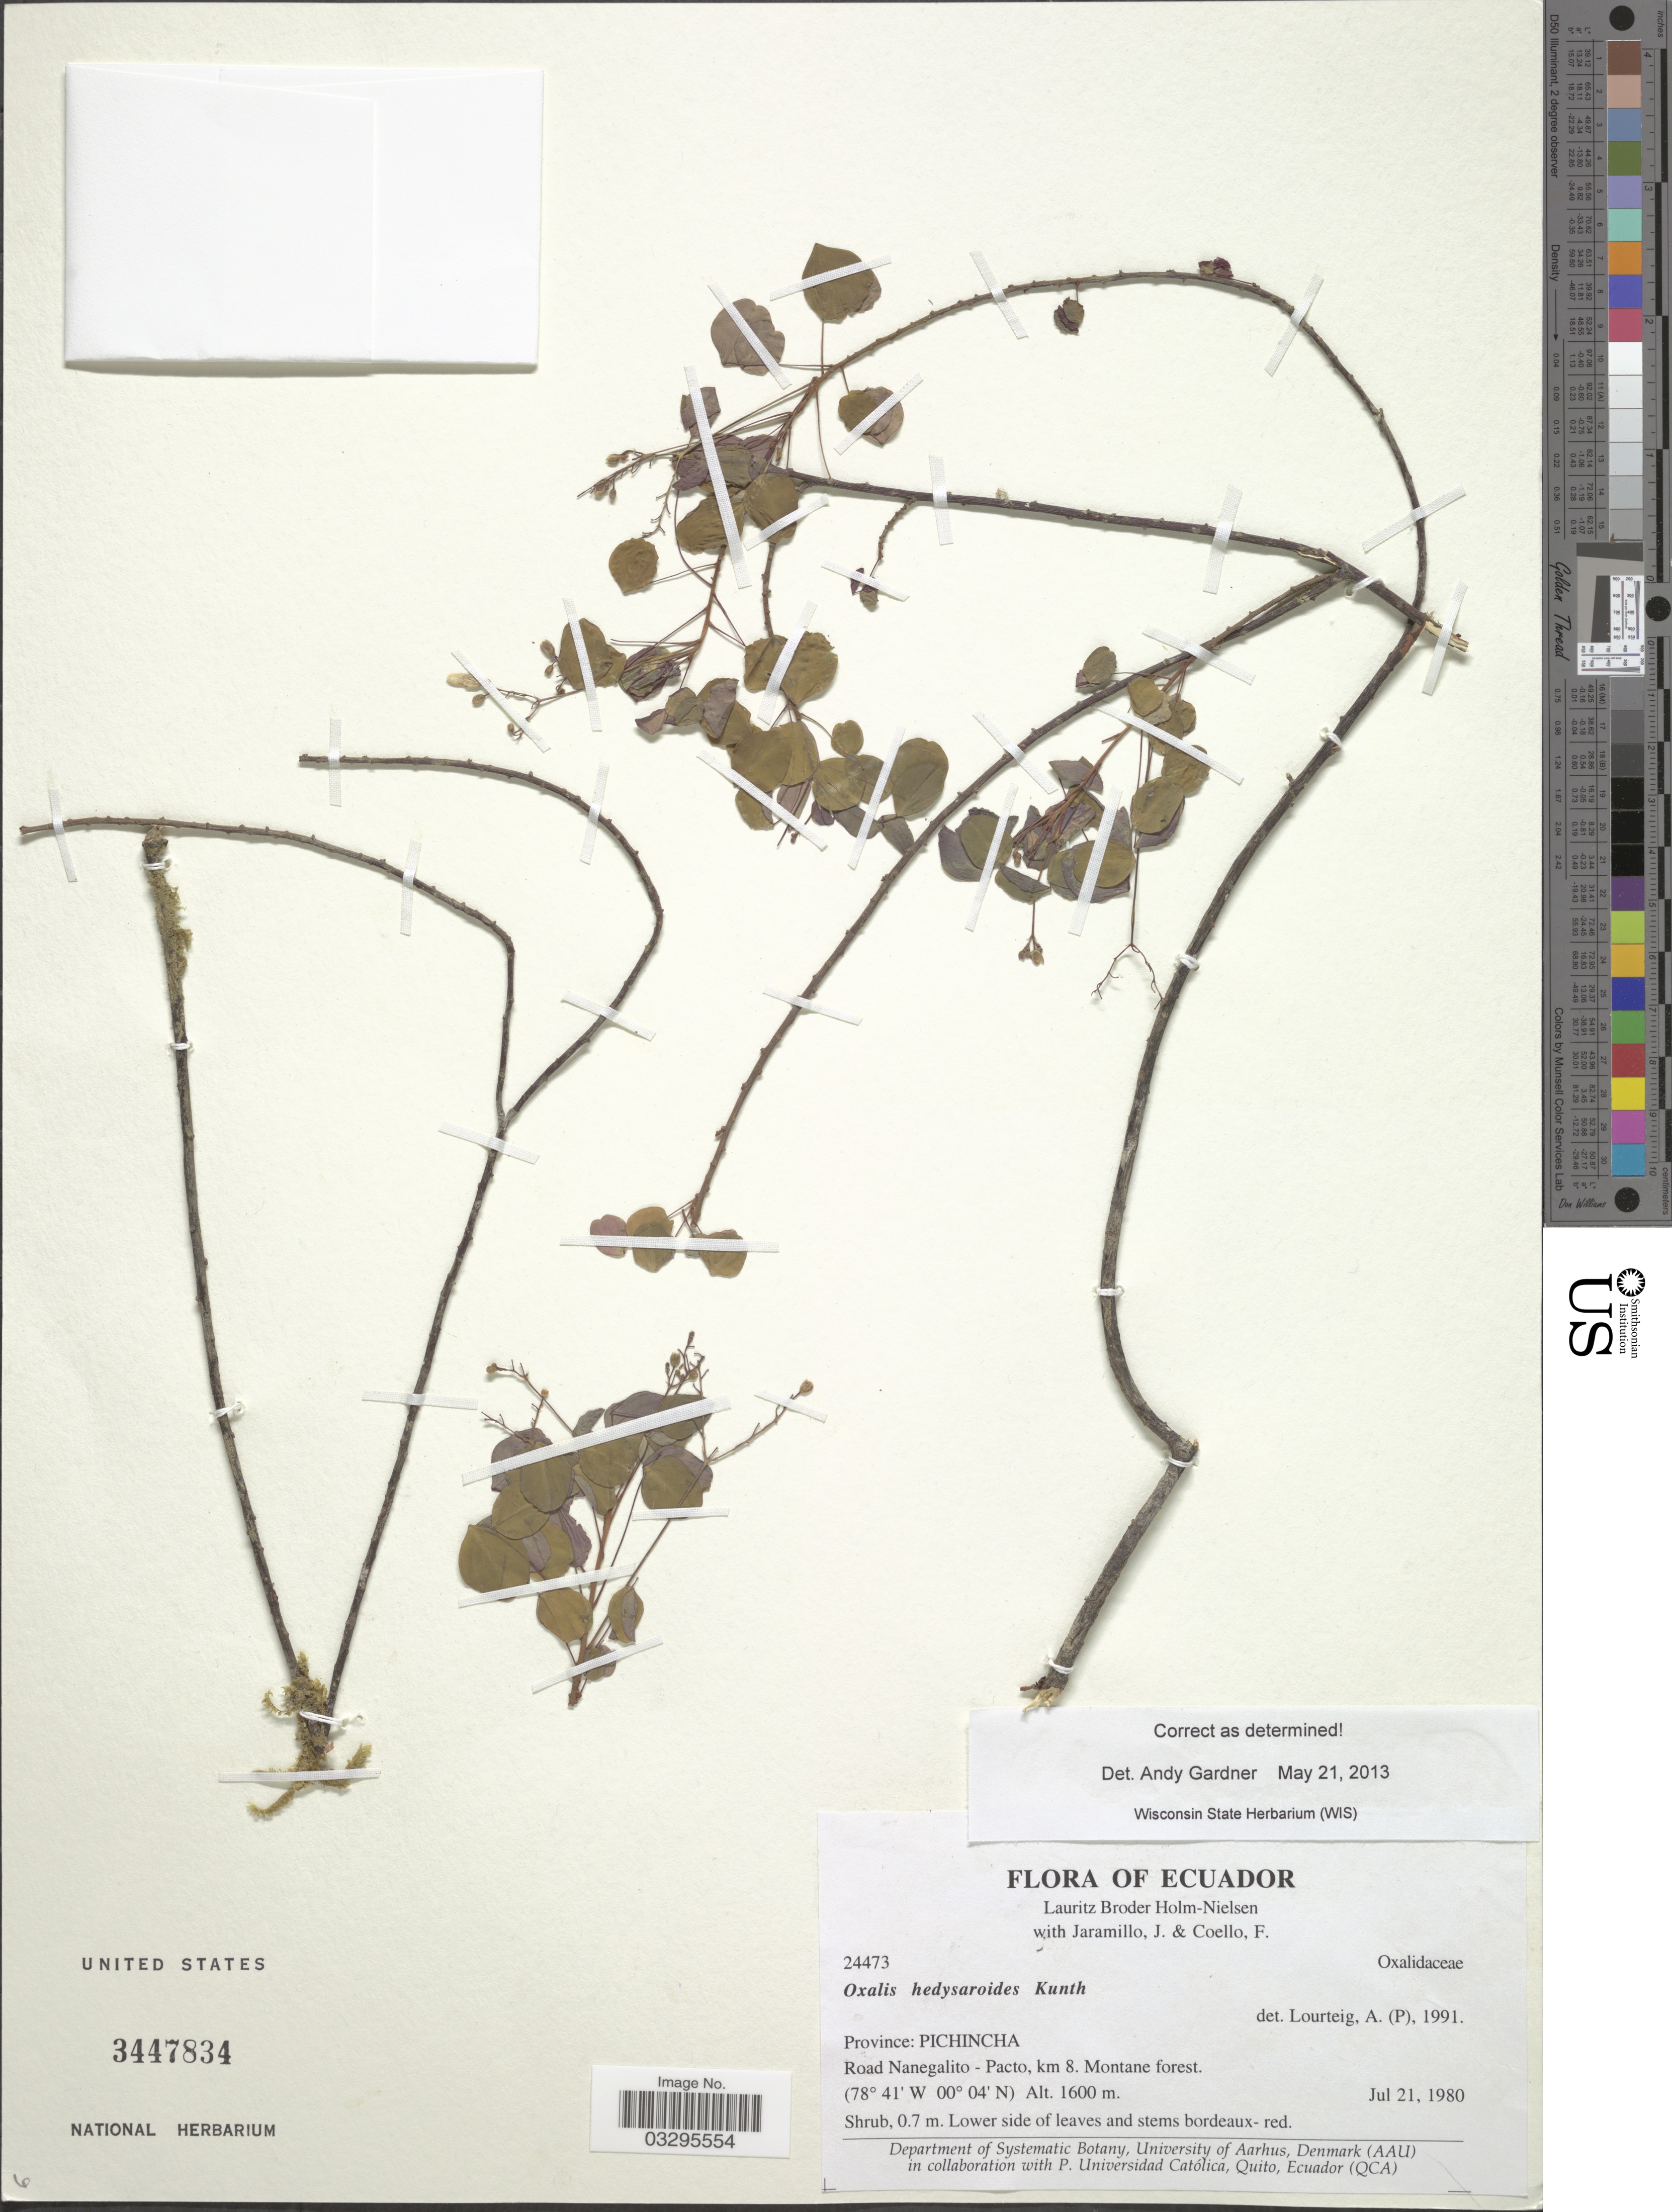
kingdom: Plantae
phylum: Tracheophyta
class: Magnoliopsida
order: Oxalidales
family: Oxalidaceae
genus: Oxalis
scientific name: Oxalis hedysaroides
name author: Kunth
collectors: L. B. Holm-Nielsen, J. Jaramillo & F. Coello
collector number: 24473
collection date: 1980-07-21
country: Ecuador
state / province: Pichincha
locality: road Nanegalito - Pacto, km 8. Montane forest.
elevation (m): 1600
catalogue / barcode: US 3447834